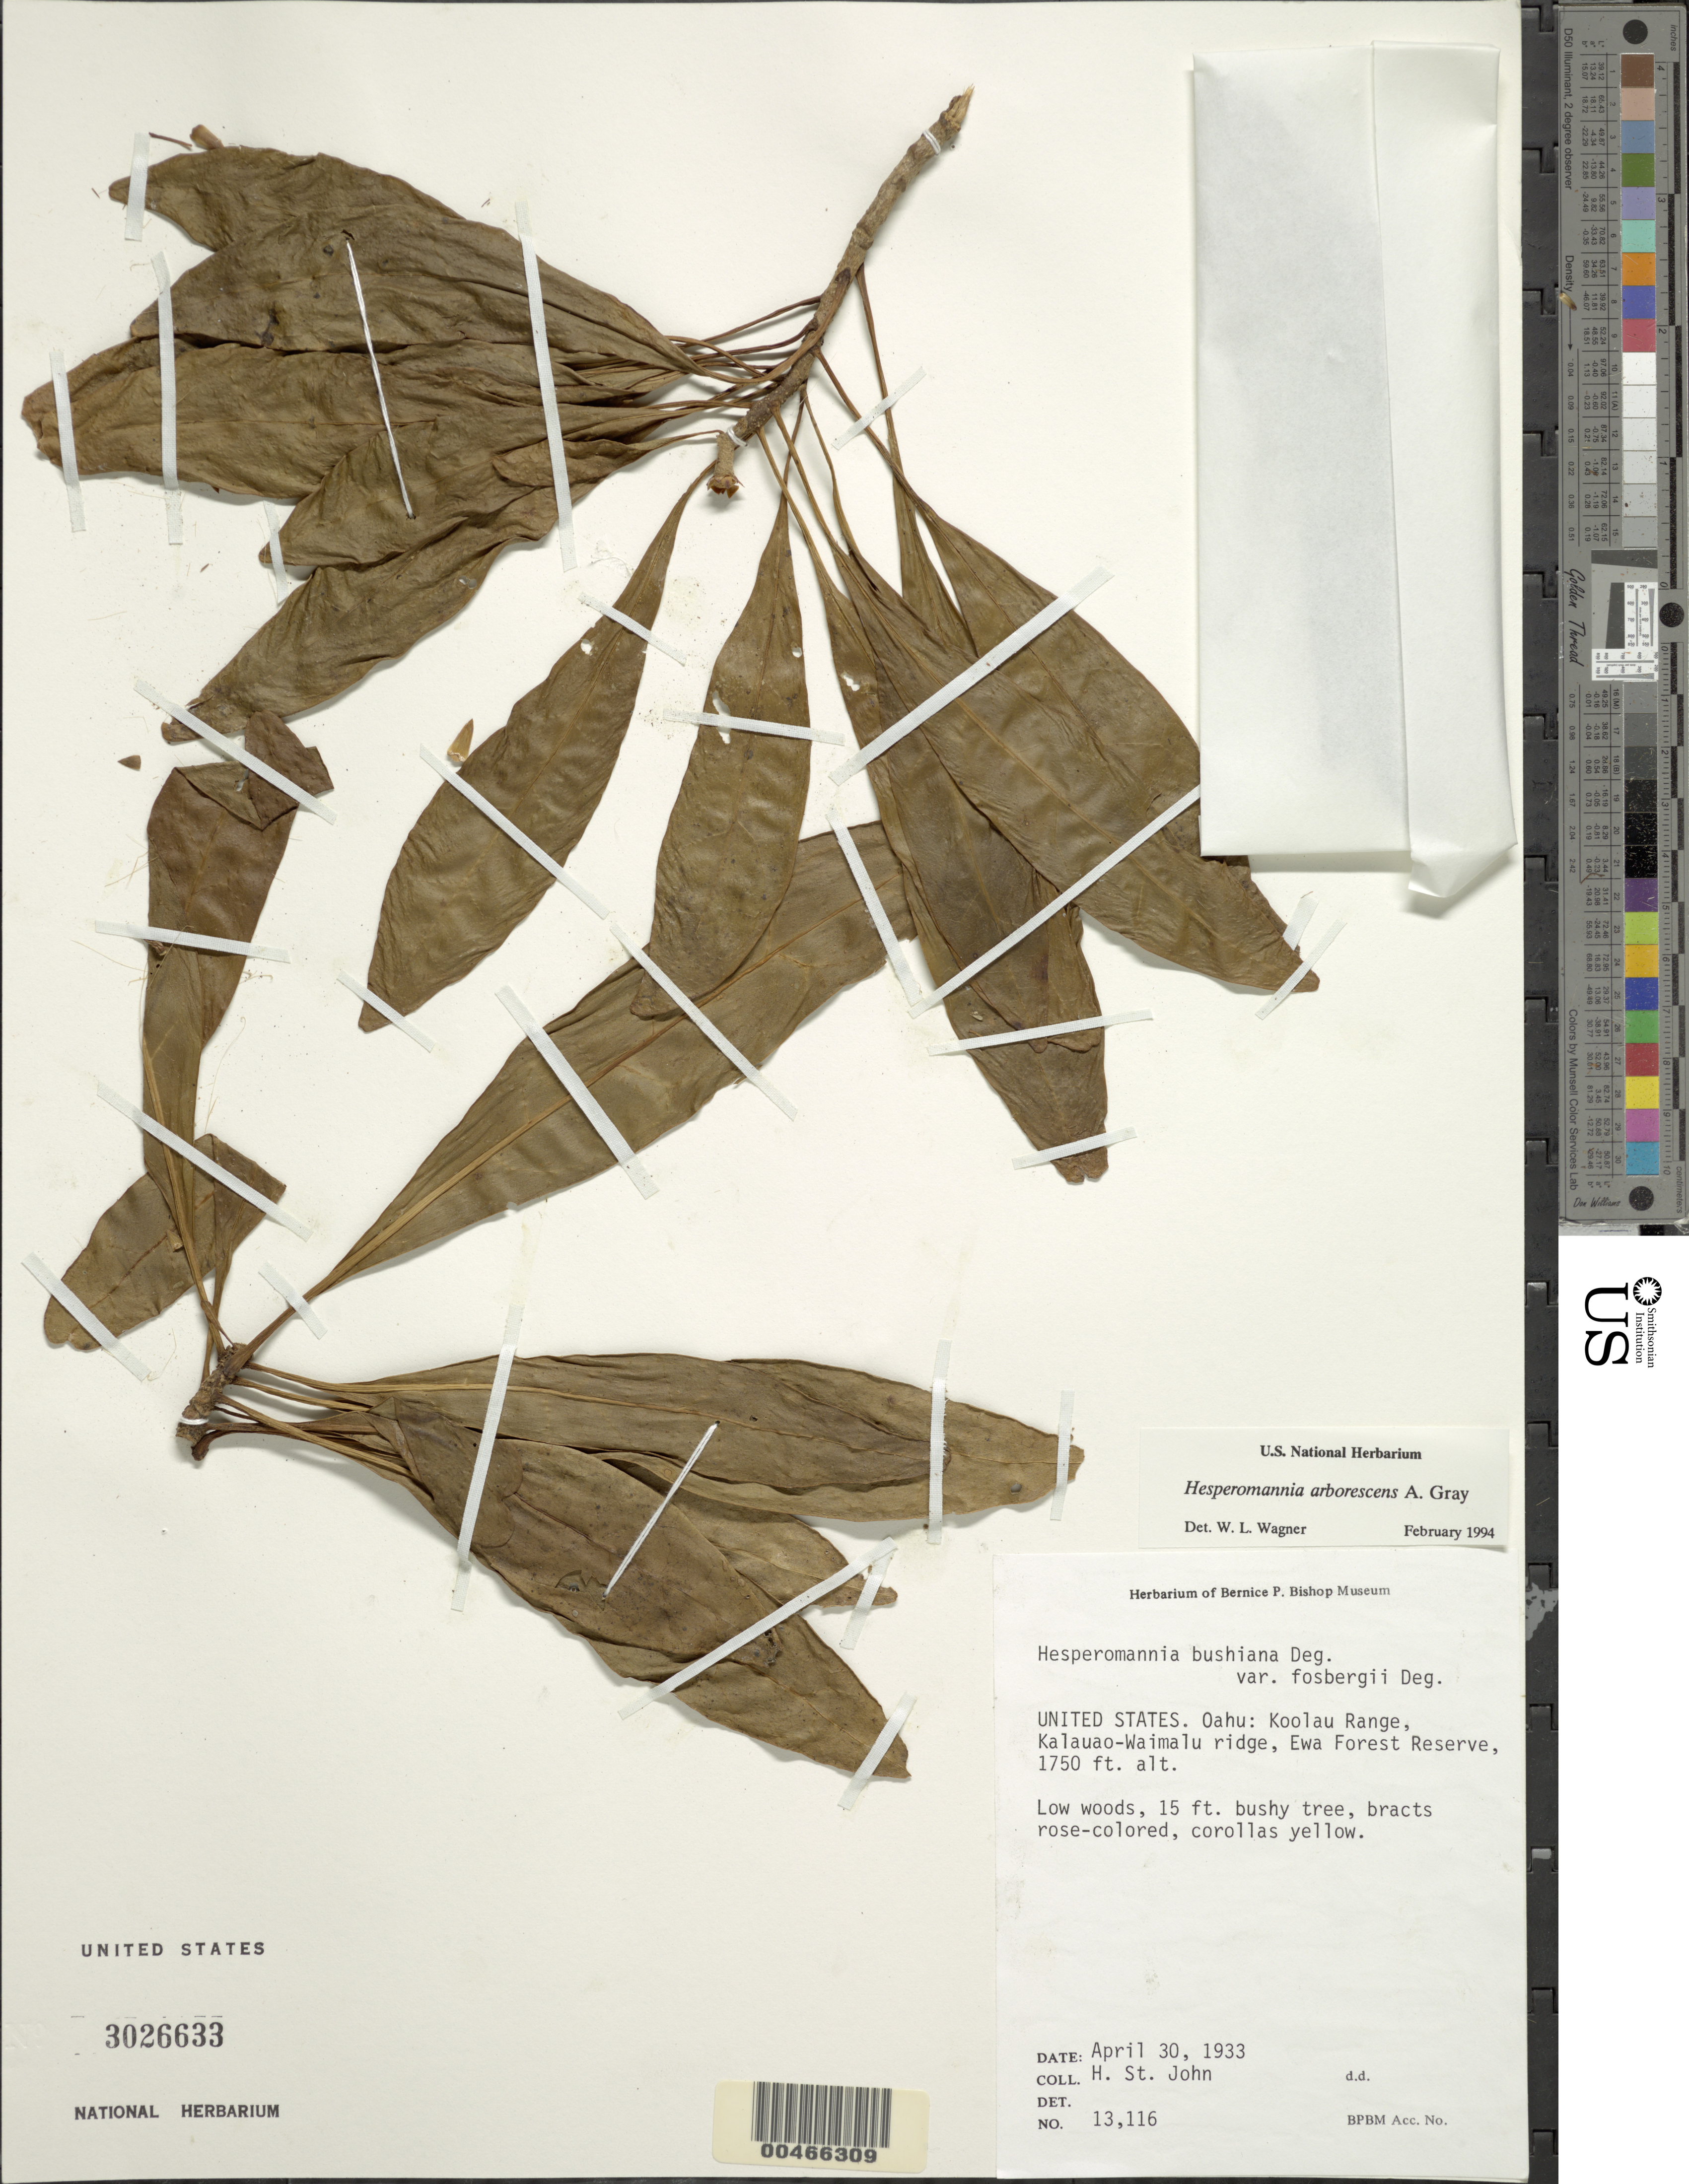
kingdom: Plantae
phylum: Tracheophyta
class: Magnoliopsida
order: Asterales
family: Asteraceae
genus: Hesperomannia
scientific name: Hesperomannia swezeyi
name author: O. Deg.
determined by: Wagner, W. L., (BOT), Smithsonian Institution - National Museum of Natural History (UNITED STATES)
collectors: H. St. John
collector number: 13116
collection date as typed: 30 Apr 1933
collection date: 1933-04-30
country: United States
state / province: Hawaii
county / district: Honolulu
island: Oahu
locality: Koolau Range, Kalauao-Waimalu ridge, Ewa Forest Reserve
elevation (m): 533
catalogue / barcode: US 3026633